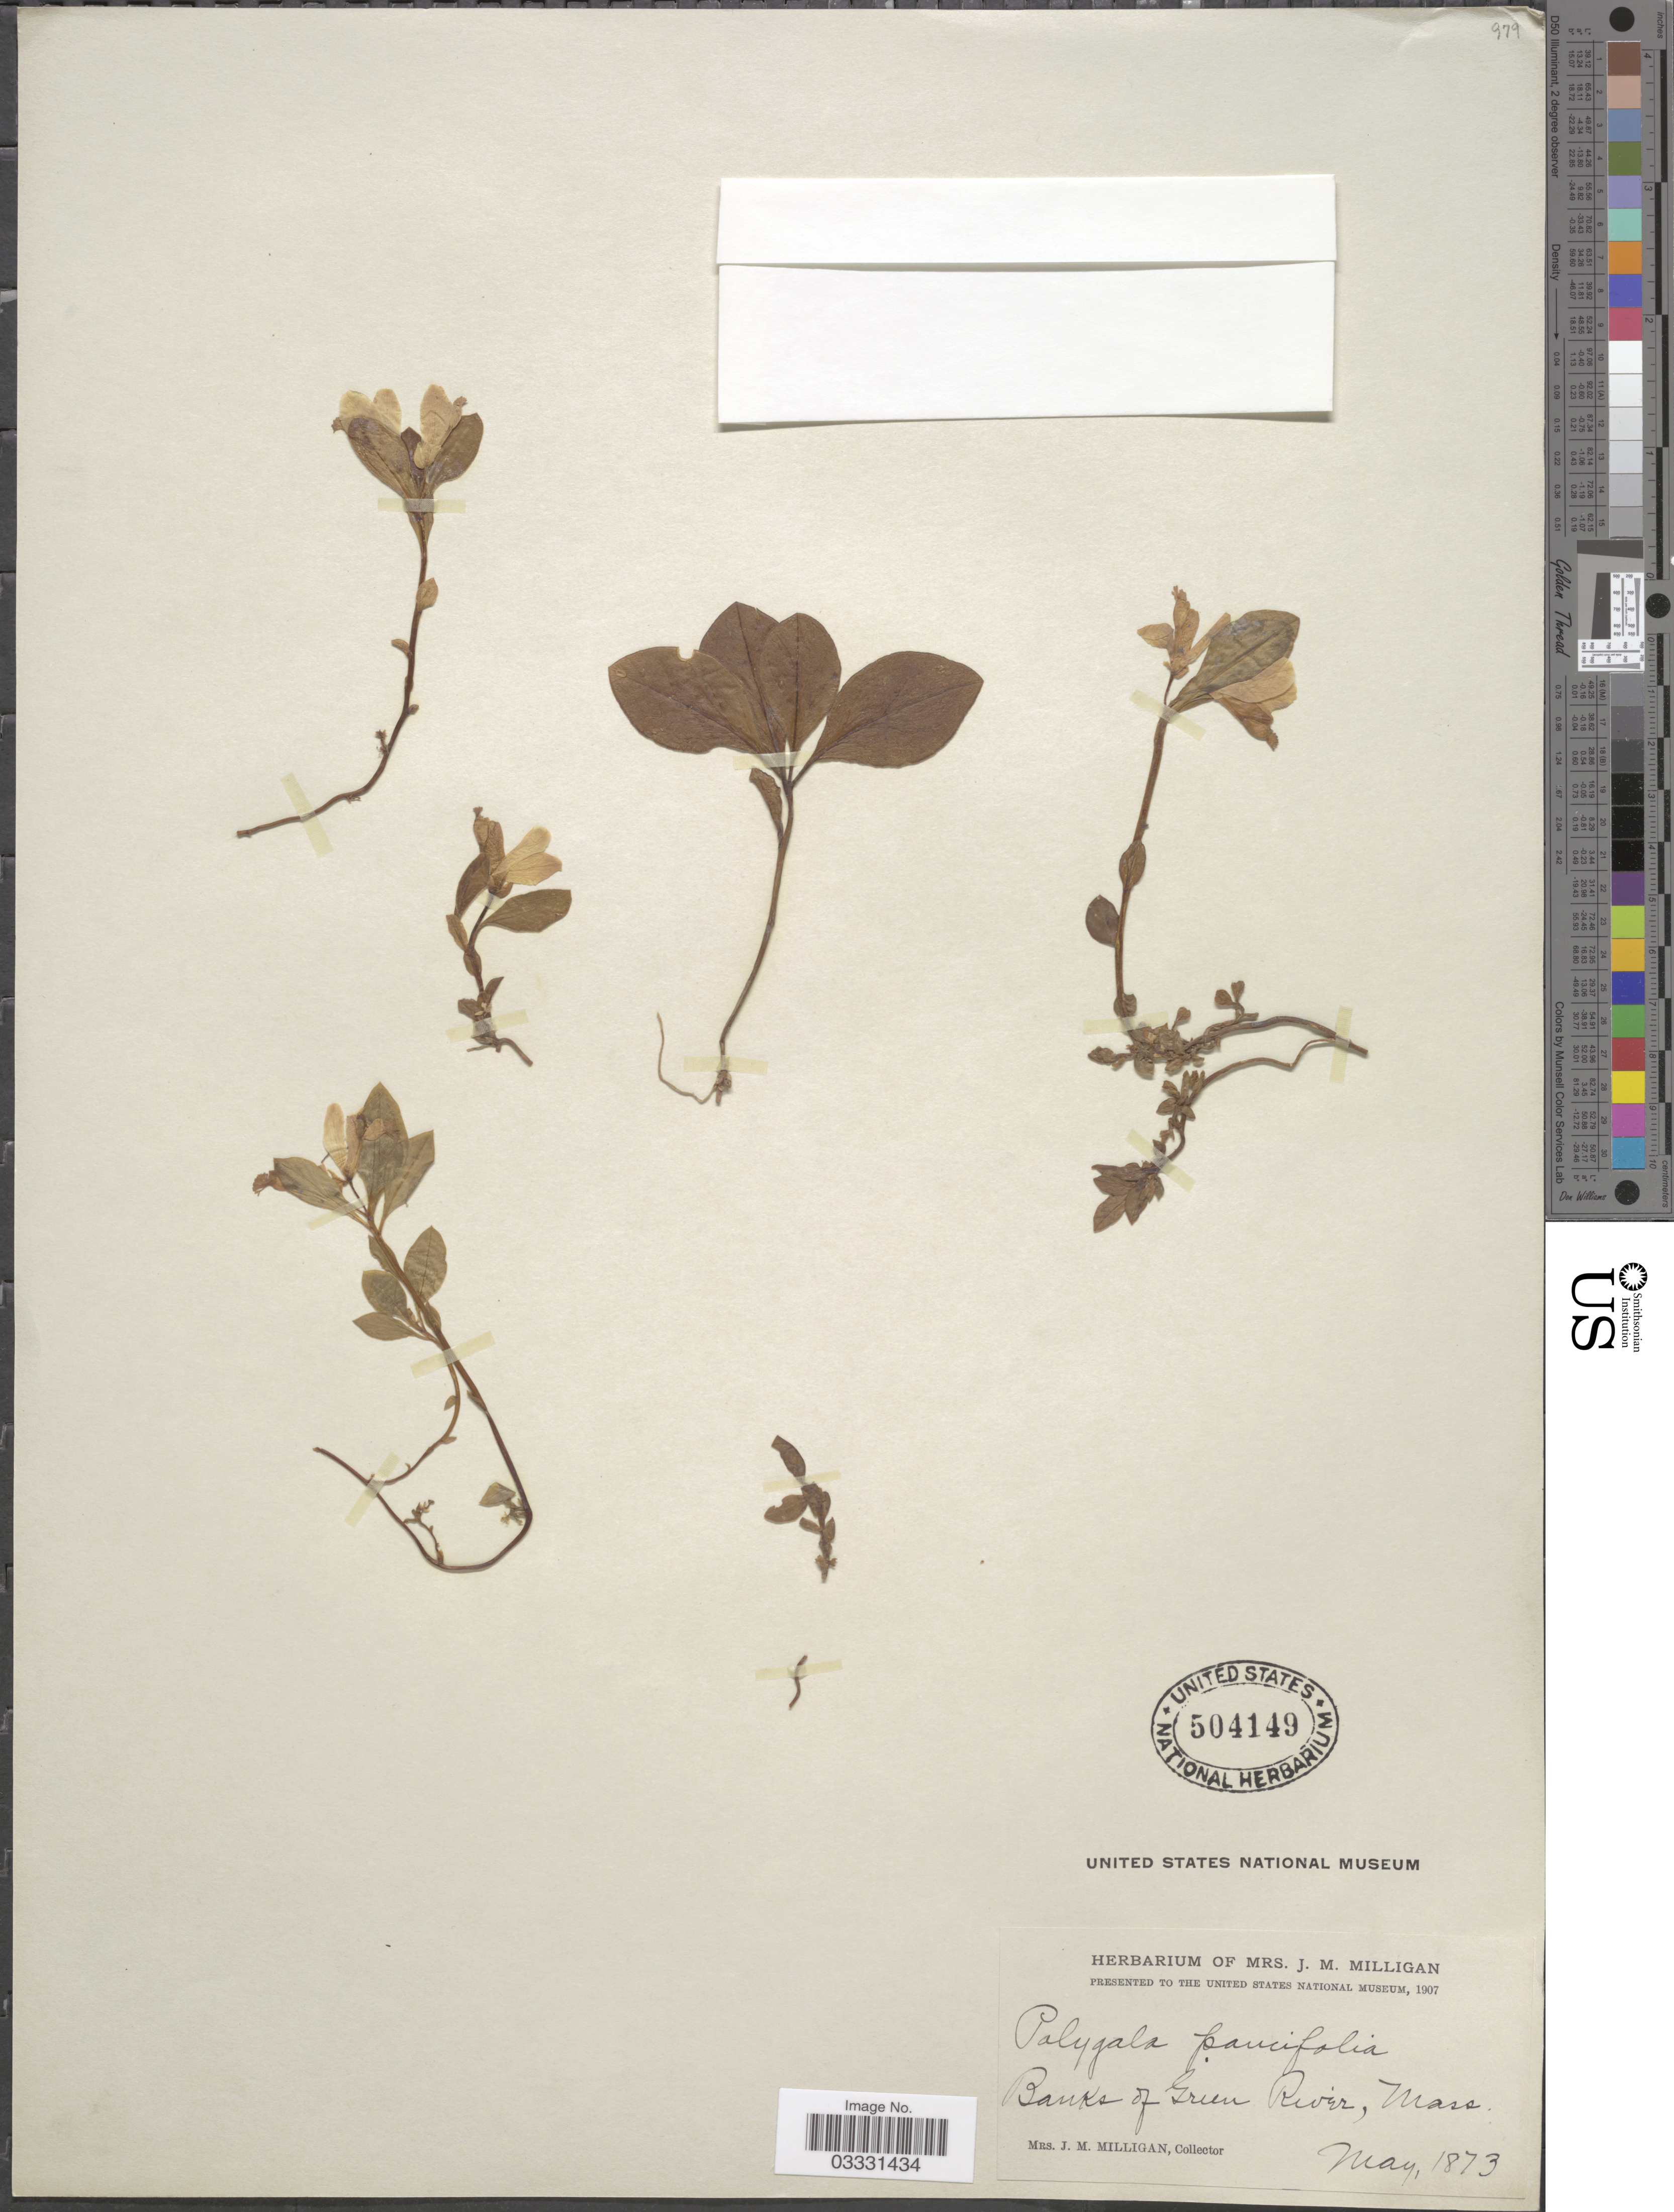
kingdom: Plantae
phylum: Tracheophyta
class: Magnoliopsida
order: Fabales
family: Polygalaceae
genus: Polygaloides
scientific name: Polygaloides paucifolia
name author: (Willd.) J.R. Abbott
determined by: Strong, Mark T., (BOT), Smithsonian Institution - National Museum of Natural History (UNITED STATES)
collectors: J. Milligan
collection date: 1873-05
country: United States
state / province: Massachusetts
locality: Banks of Green River.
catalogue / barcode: US 504149